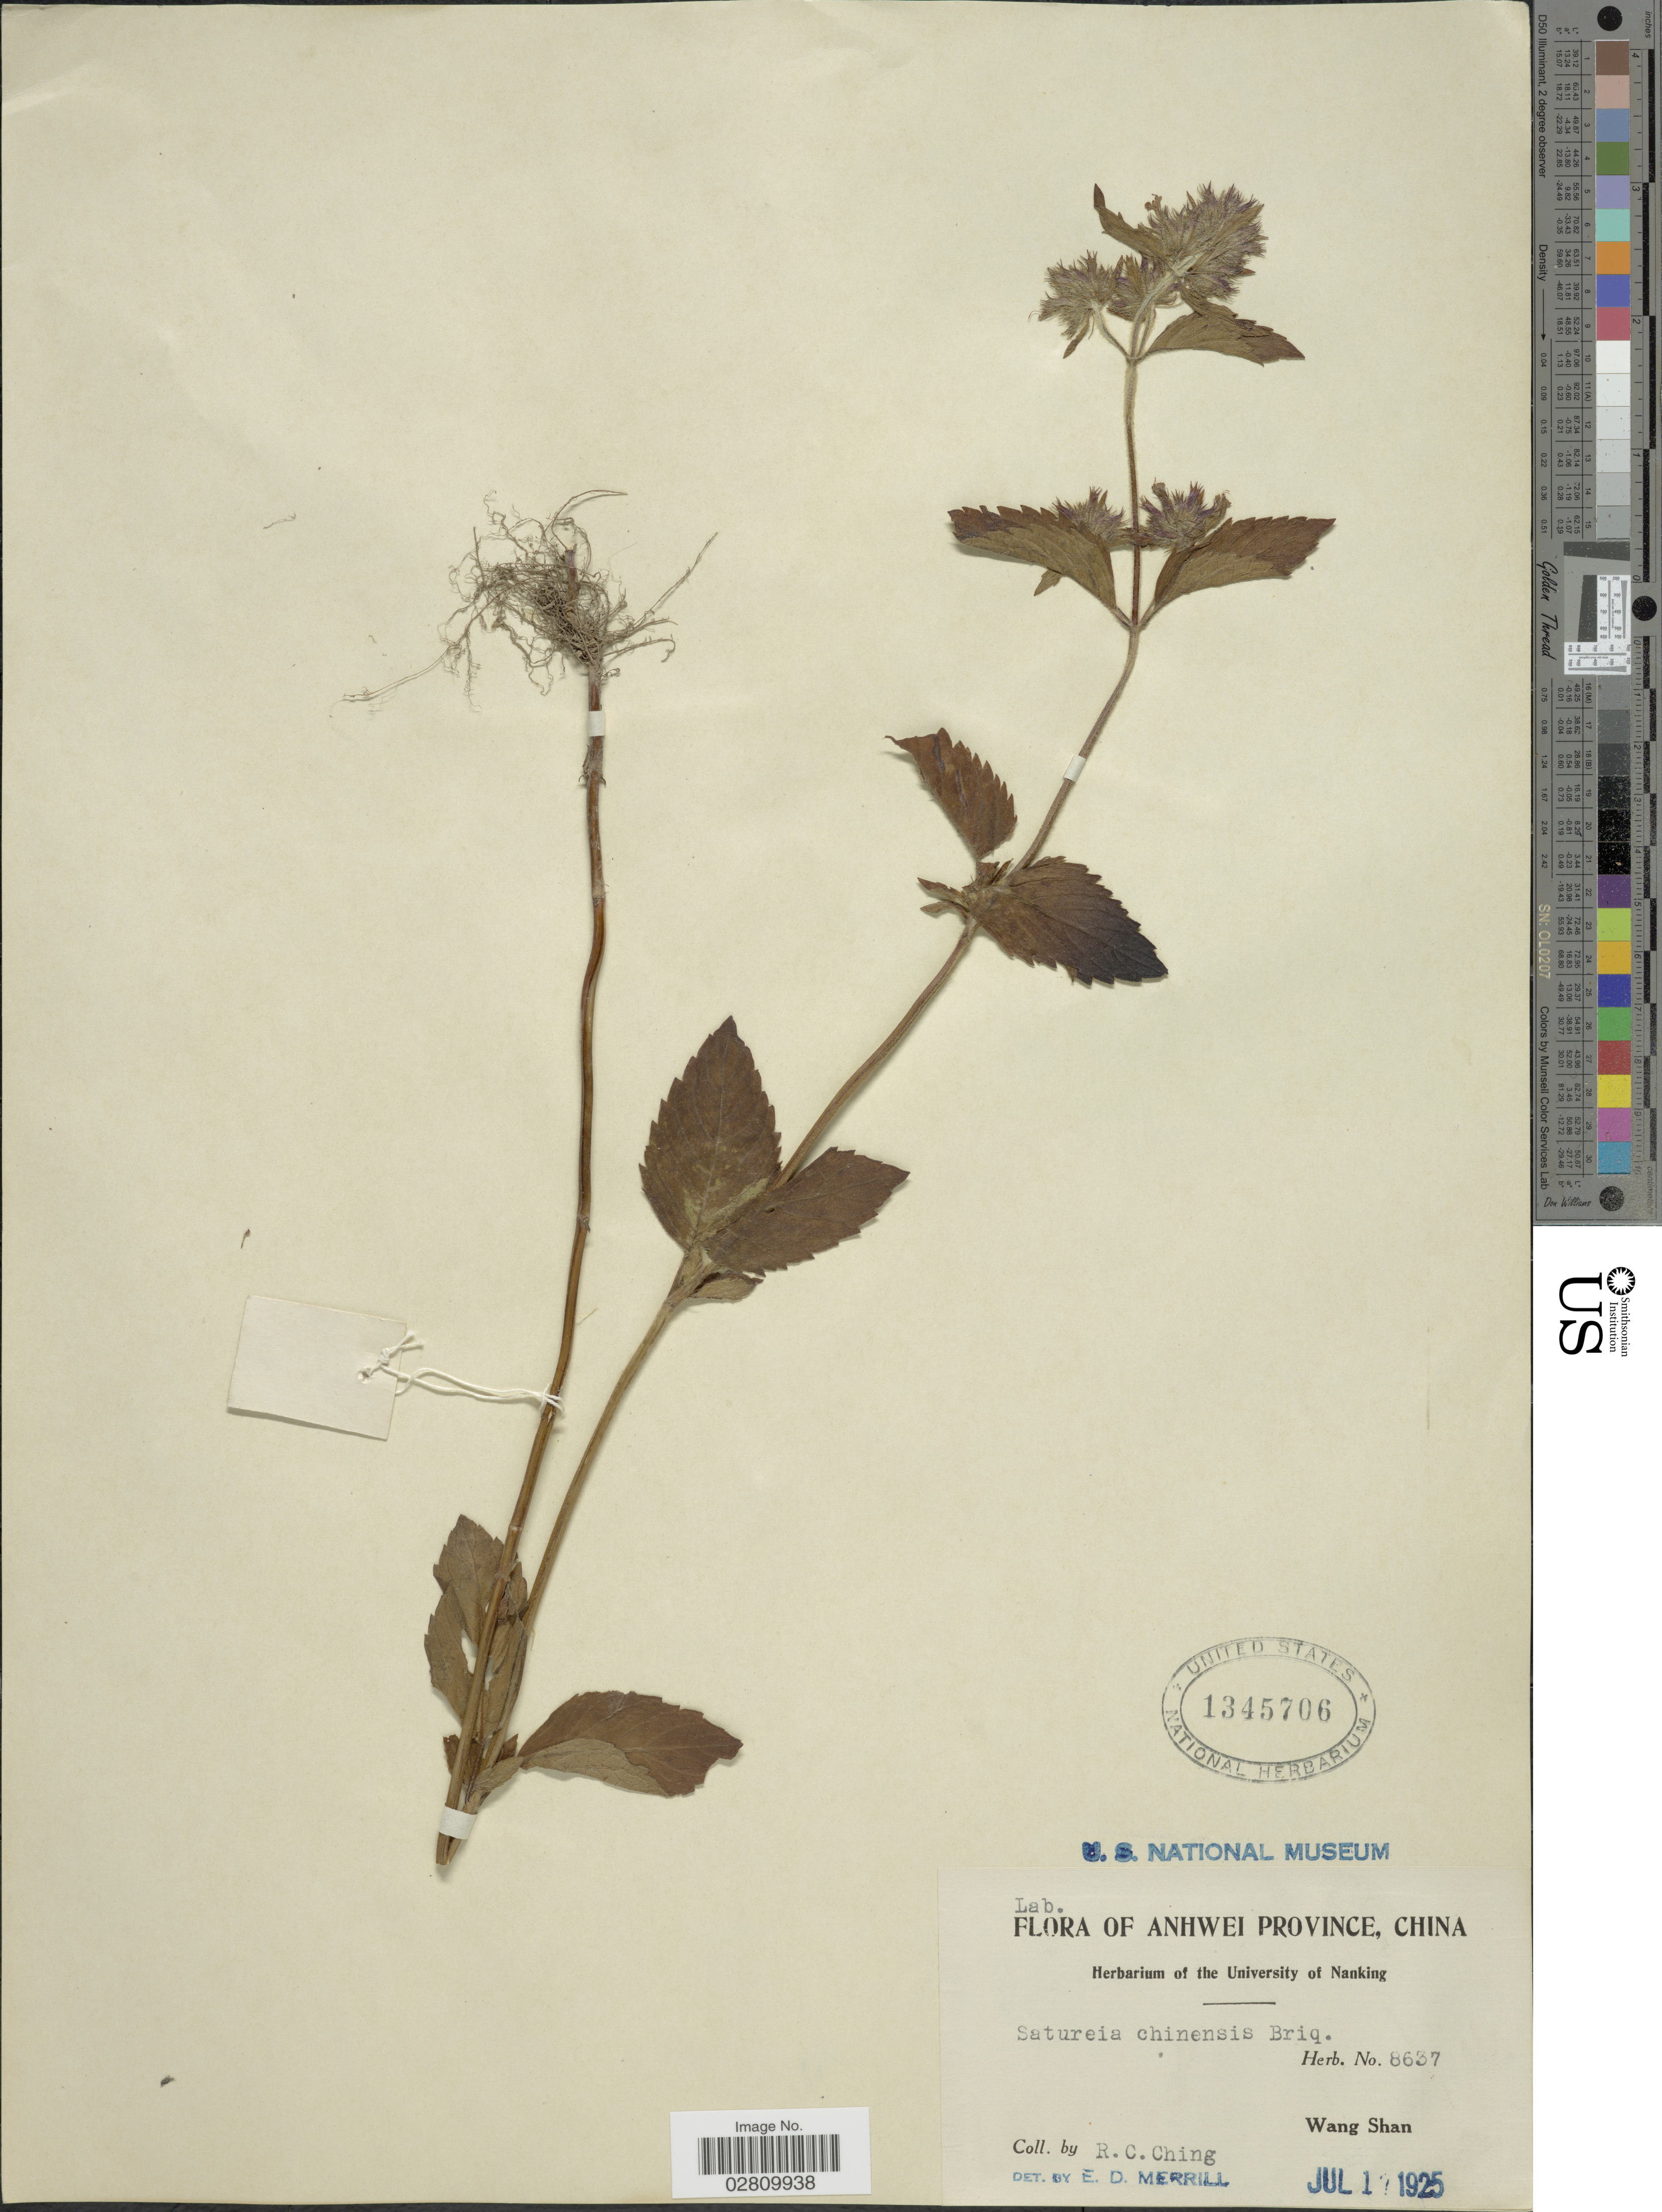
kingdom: Plantae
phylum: Tracheophyta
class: Magnoliopsida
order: Lamiales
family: Lamiaceae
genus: Calamintha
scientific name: Calamintha chinensis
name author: Benth.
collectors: R. C. Ching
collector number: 8637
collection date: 1925-07-17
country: China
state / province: Anhui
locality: Anhwei Province. Wang Shan.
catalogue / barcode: US 1345706